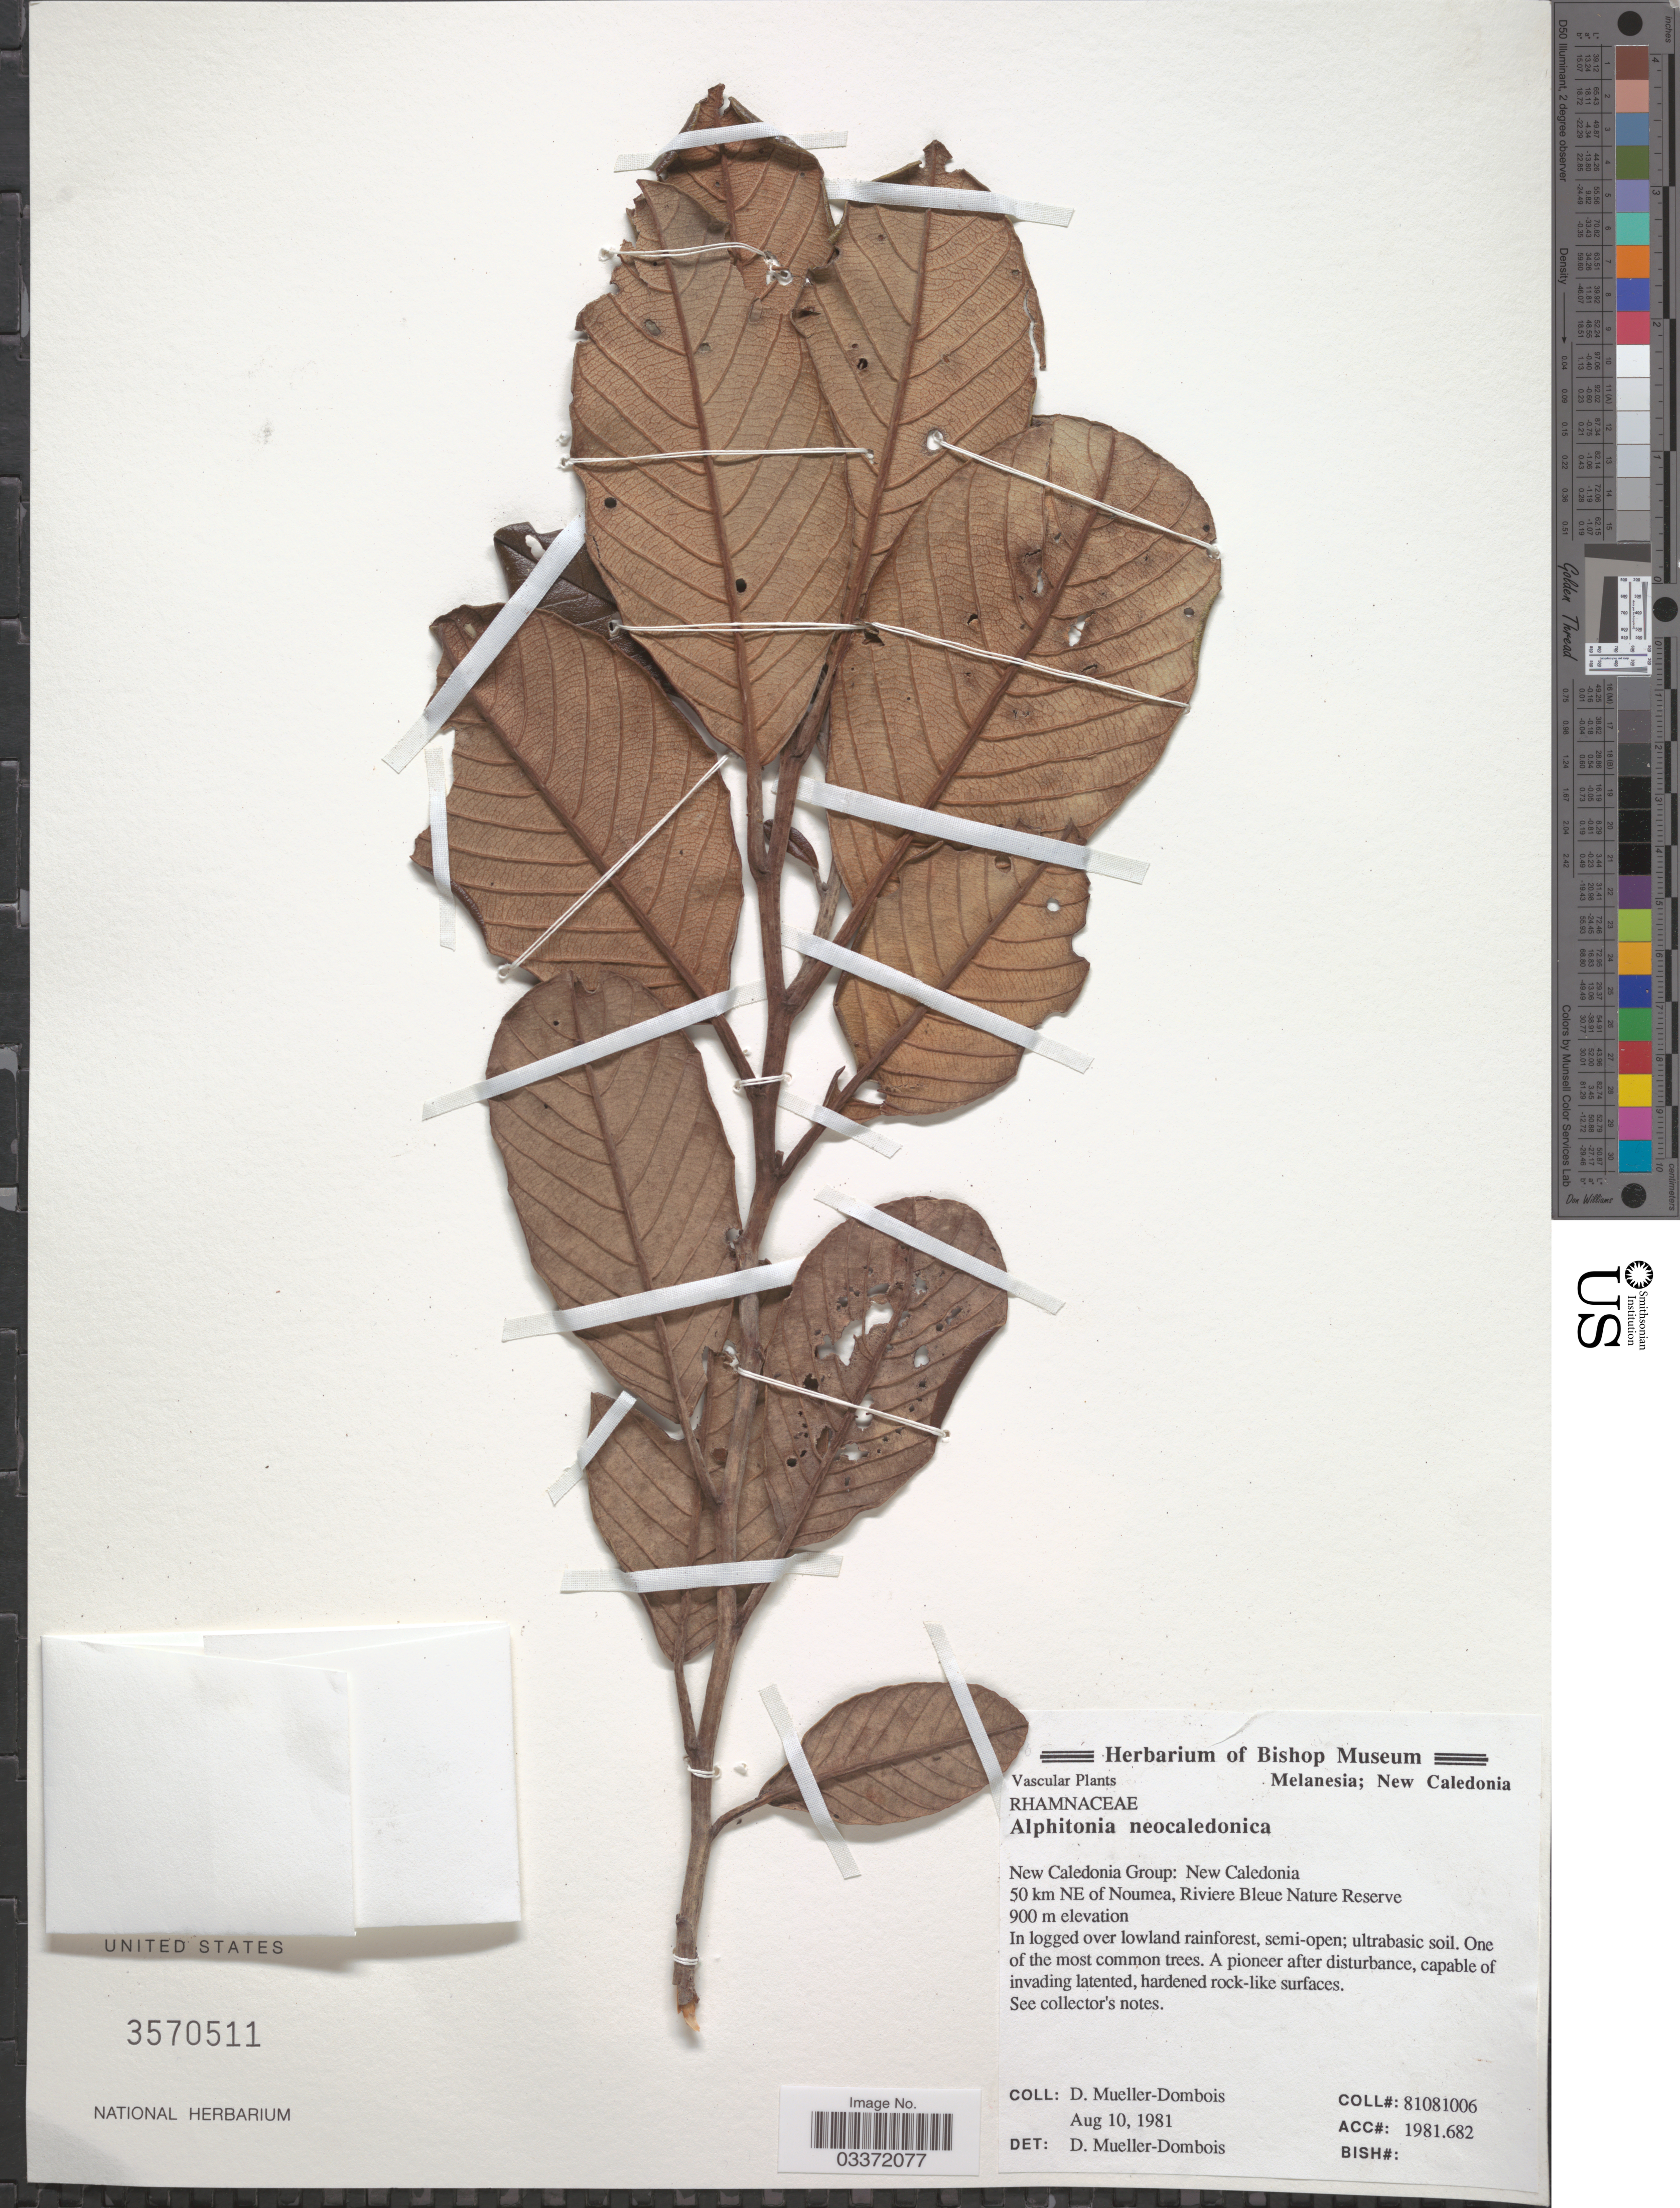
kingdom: Plantae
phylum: Tracheophyta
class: Magnoliopsida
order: Rosales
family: Rhamnaceae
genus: Alphitonia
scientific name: Alphitonia neocaledonica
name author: (Schltr.) Guillaumin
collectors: D. Mueller-Dombois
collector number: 81081006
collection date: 1981-08-10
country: New Caledonia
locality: New Caledonia Group: New Caledonia. 50 km NE of Noumea, Riviere Bleue Nature Reserve.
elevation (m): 900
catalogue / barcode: US 3570511